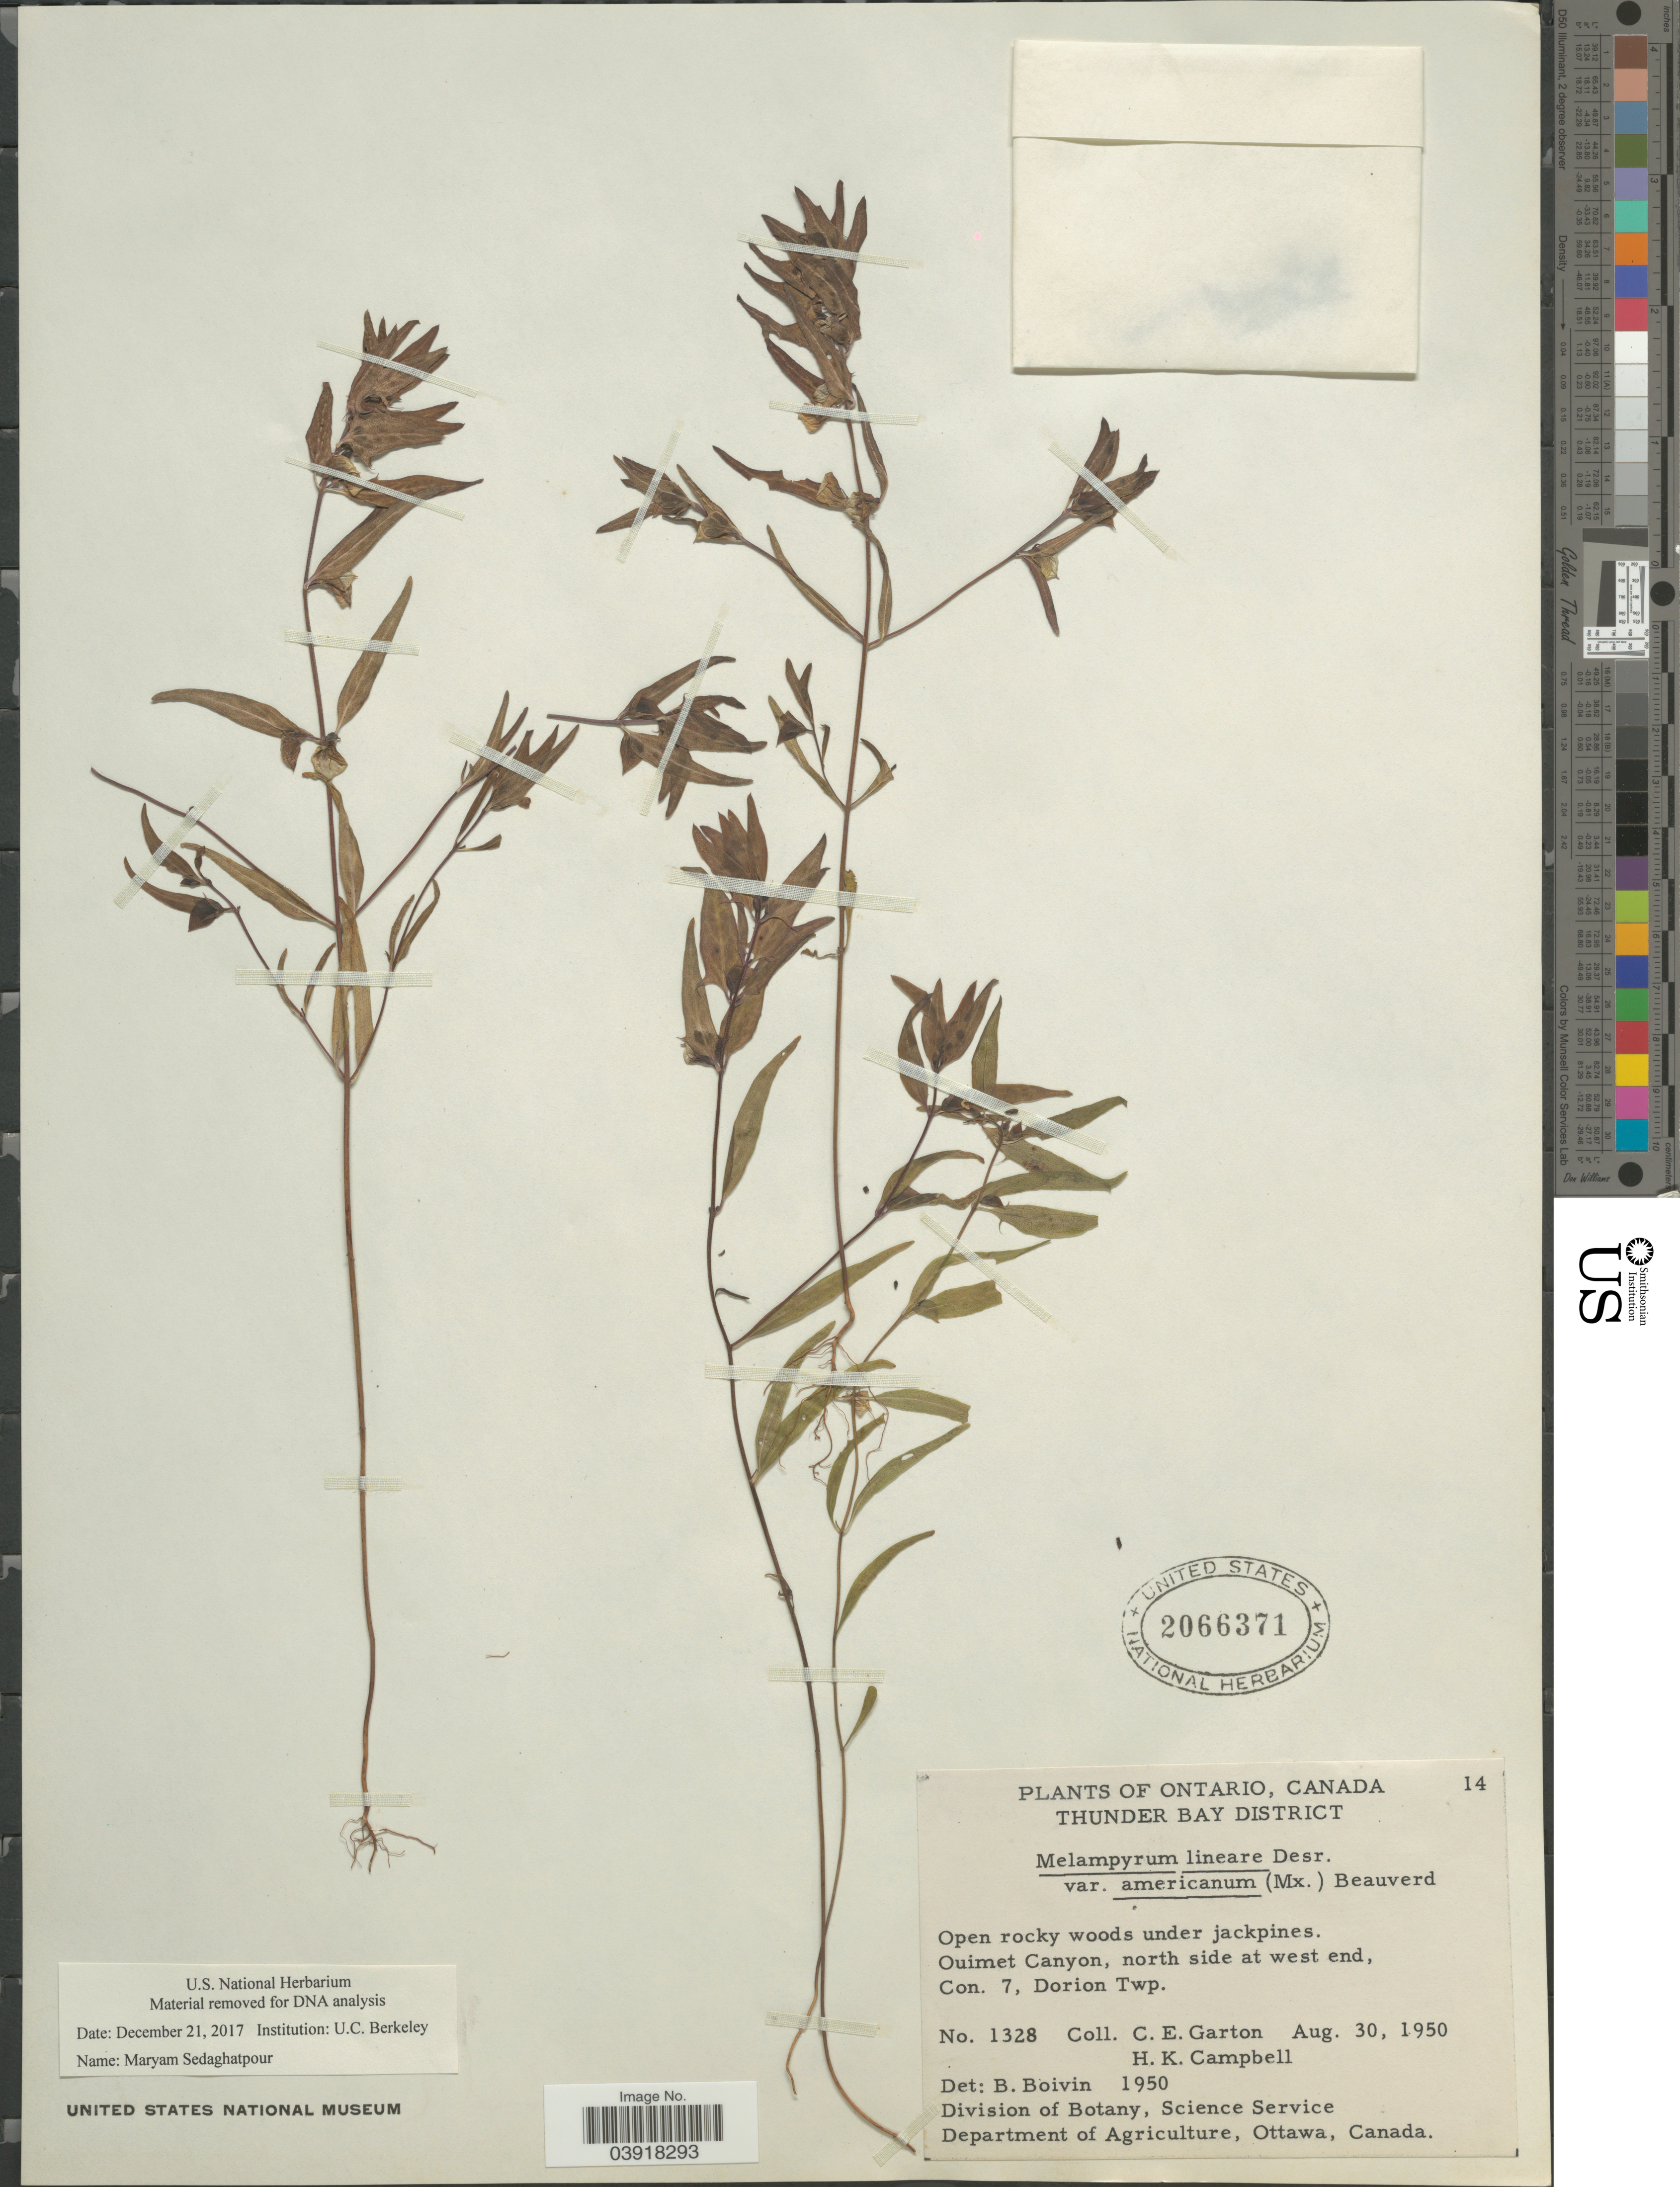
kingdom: Plantae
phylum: Tracheophyta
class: Magnoliopsida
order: Lamiales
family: Orobanchaceae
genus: Melampyrum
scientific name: Melampyrum lineare var. latifolium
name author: (Muhl.) P. Beauv.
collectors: C. E. Garton & H. K. Campbell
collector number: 1328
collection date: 1950-08-30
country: Canada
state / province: Ontario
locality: Thunder Bay District. Ouimet Canyon, north side at west end, Con. 7, Dorion Twp.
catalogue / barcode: US 2066371